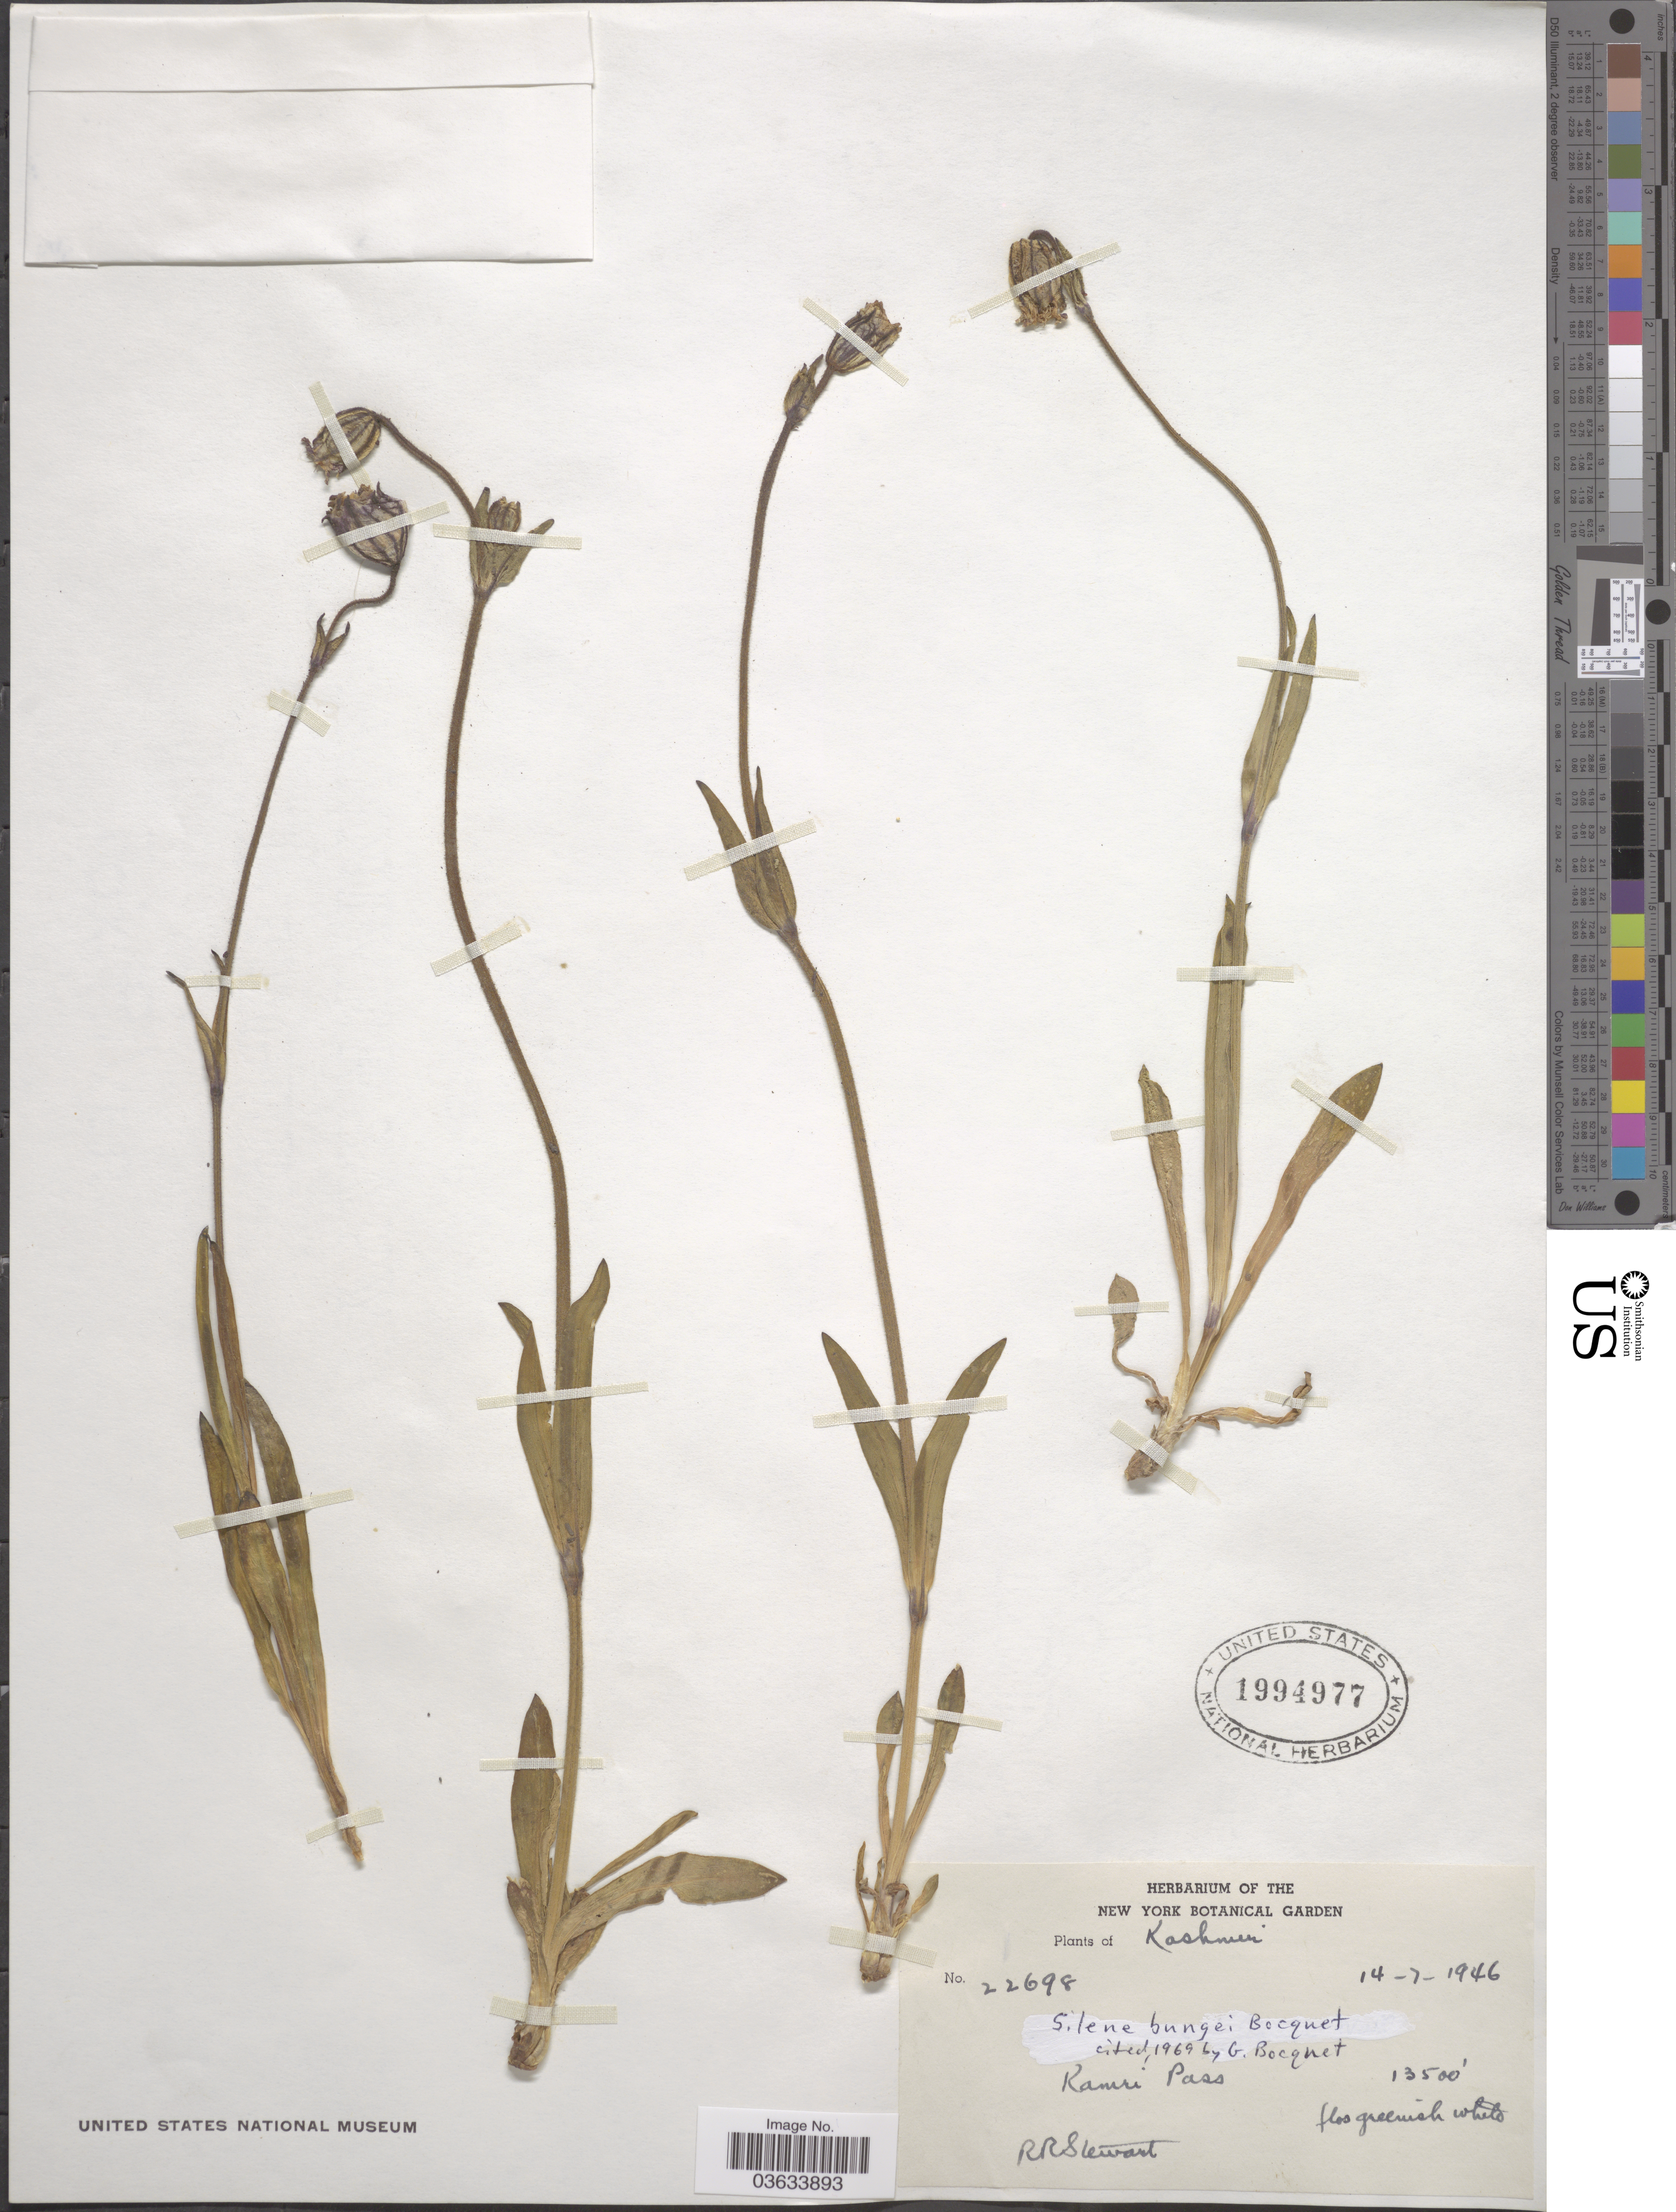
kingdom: Plantae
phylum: Tracheophyta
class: Magnoliopsida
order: Caryophyllales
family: Caryophyllaceae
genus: Silene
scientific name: Silene bungei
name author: Bocquet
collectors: R. Stewart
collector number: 22698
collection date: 1946-07-14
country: India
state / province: Jammu and Kashmir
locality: Kashmir. Kamri Pass.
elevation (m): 4115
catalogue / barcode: US 1994977